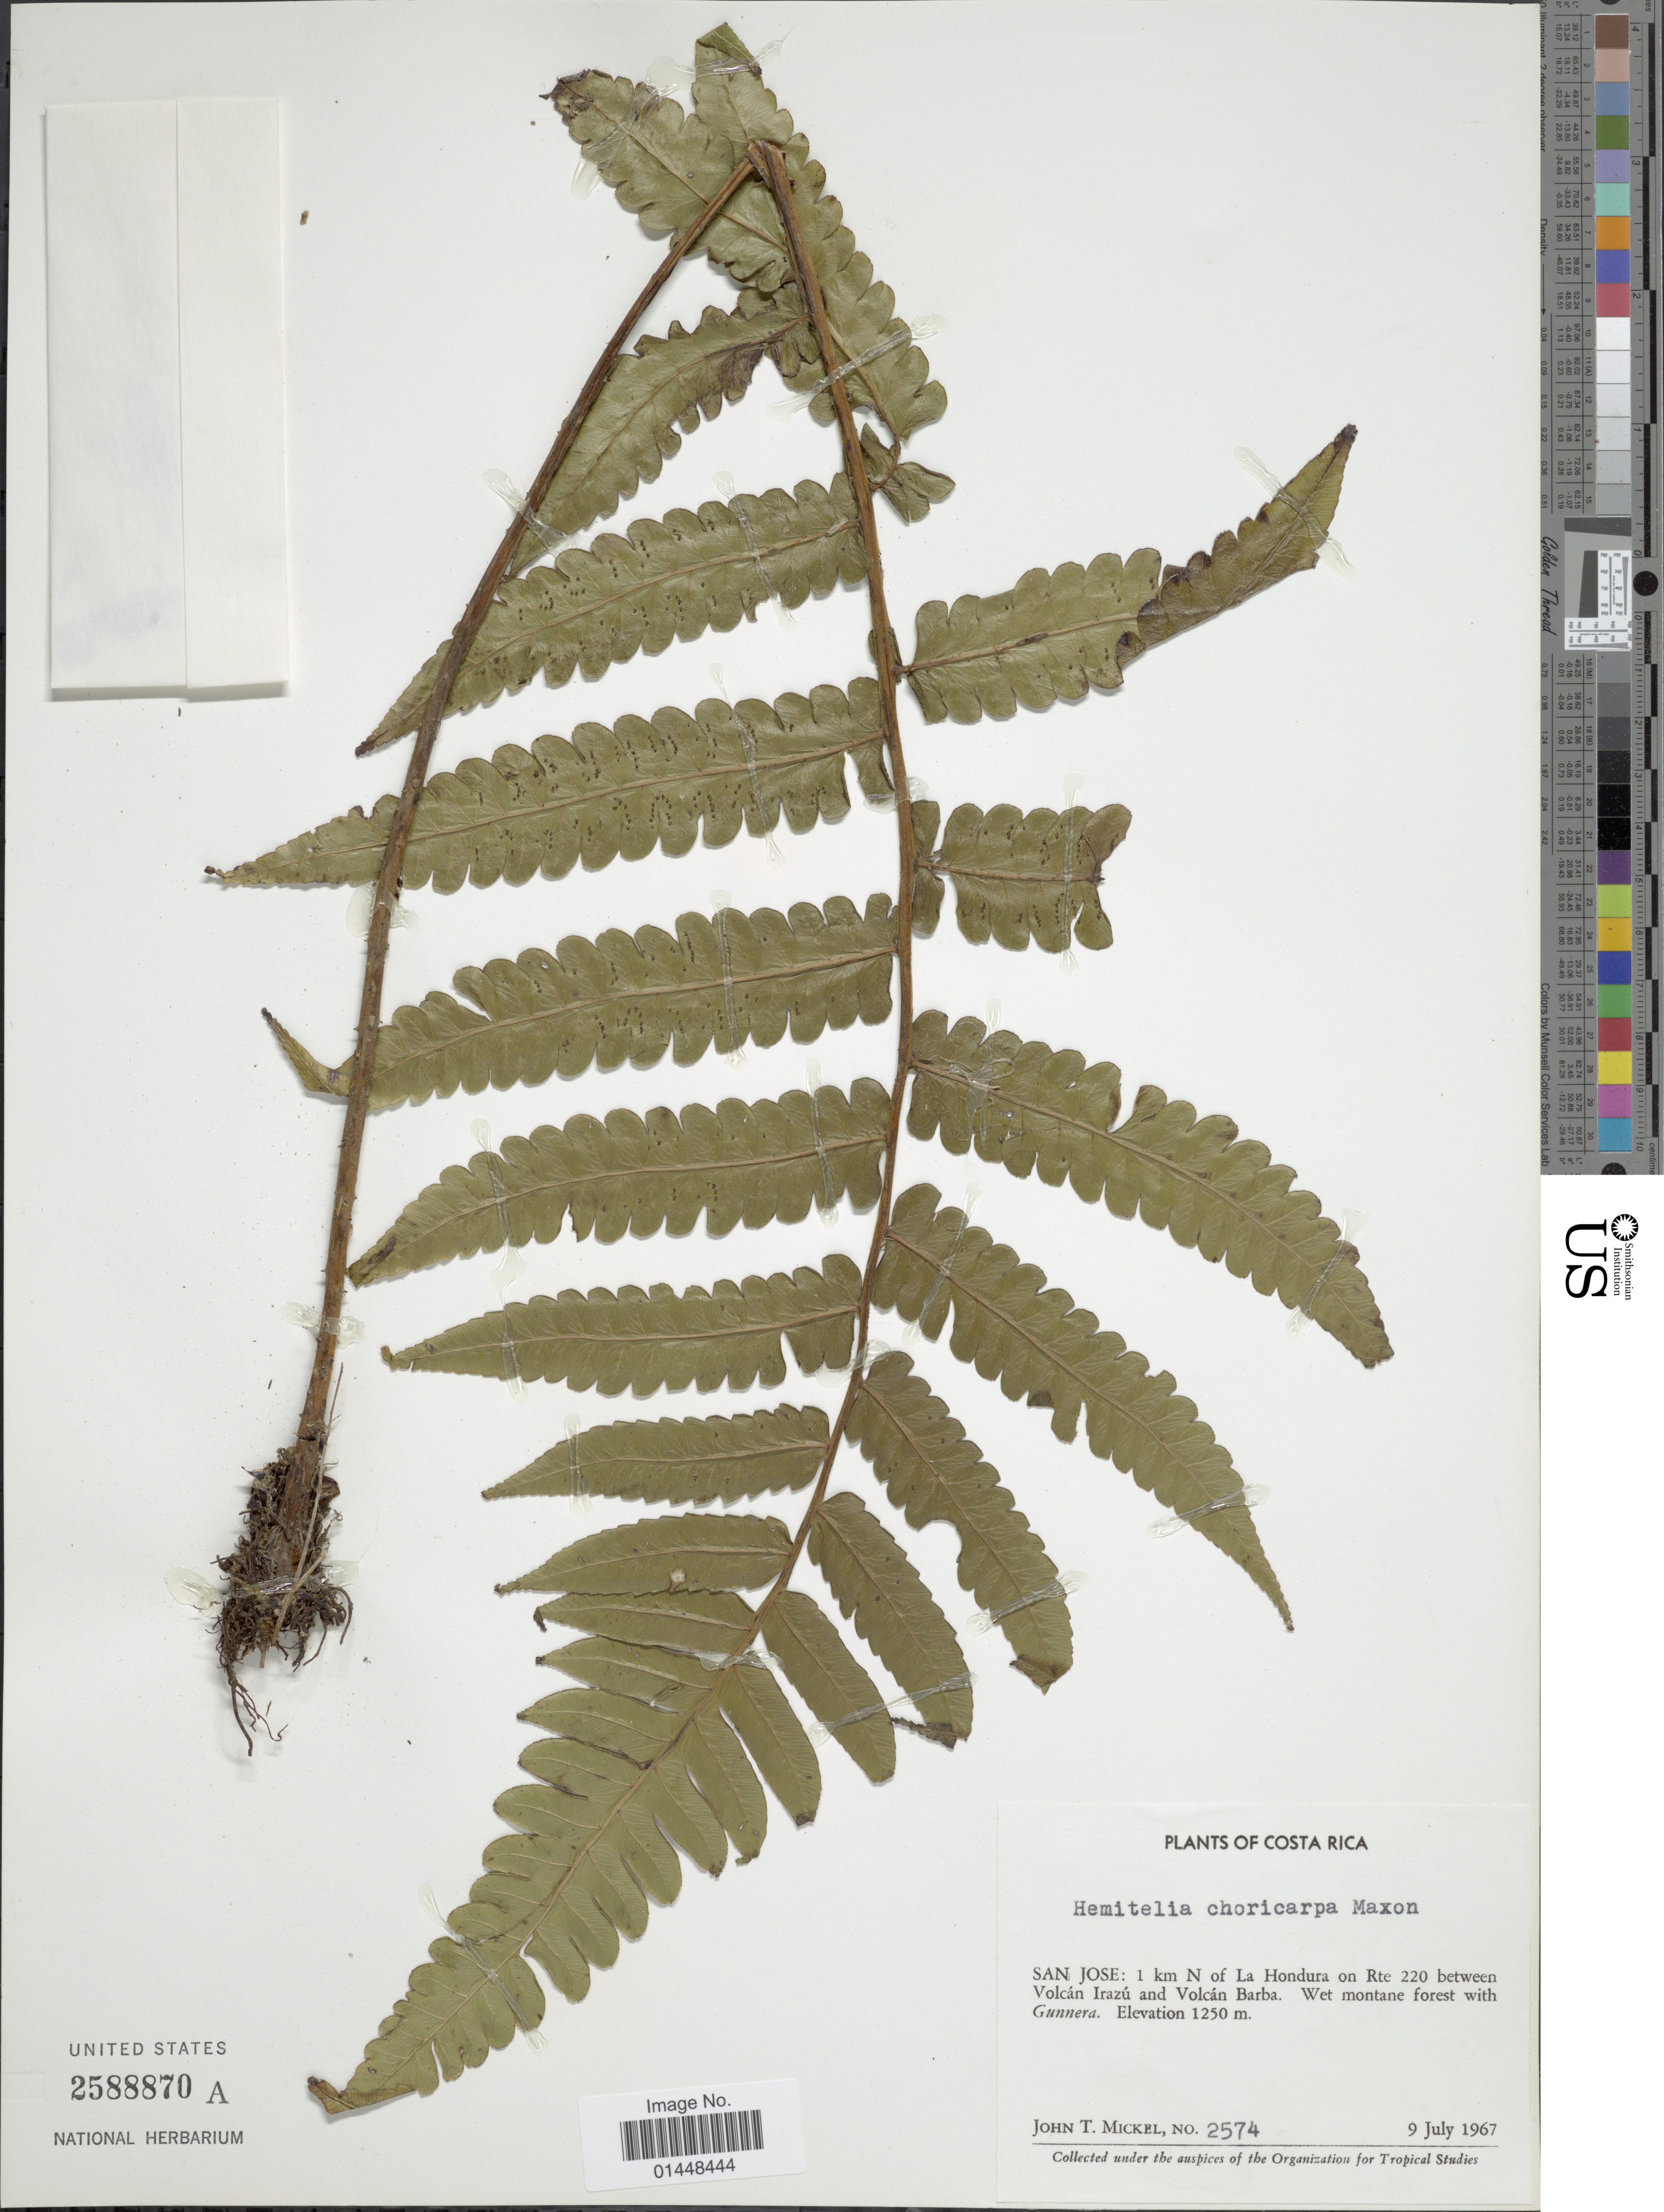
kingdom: Plantae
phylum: Tracheophyta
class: Polypodiopsida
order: Cyatheales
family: Cyatheaceae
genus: Cyathea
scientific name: Cyathea choricarpa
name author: (Maxon) Domin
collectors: J. T. Mickel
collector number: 2574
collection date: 1967-07-09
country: Costa Rica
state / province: San José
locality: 1 km N of La Hondura on Rte 220 between Volcan Irazu and Volcan Barba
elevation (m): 1250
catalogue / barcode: US 2588870A